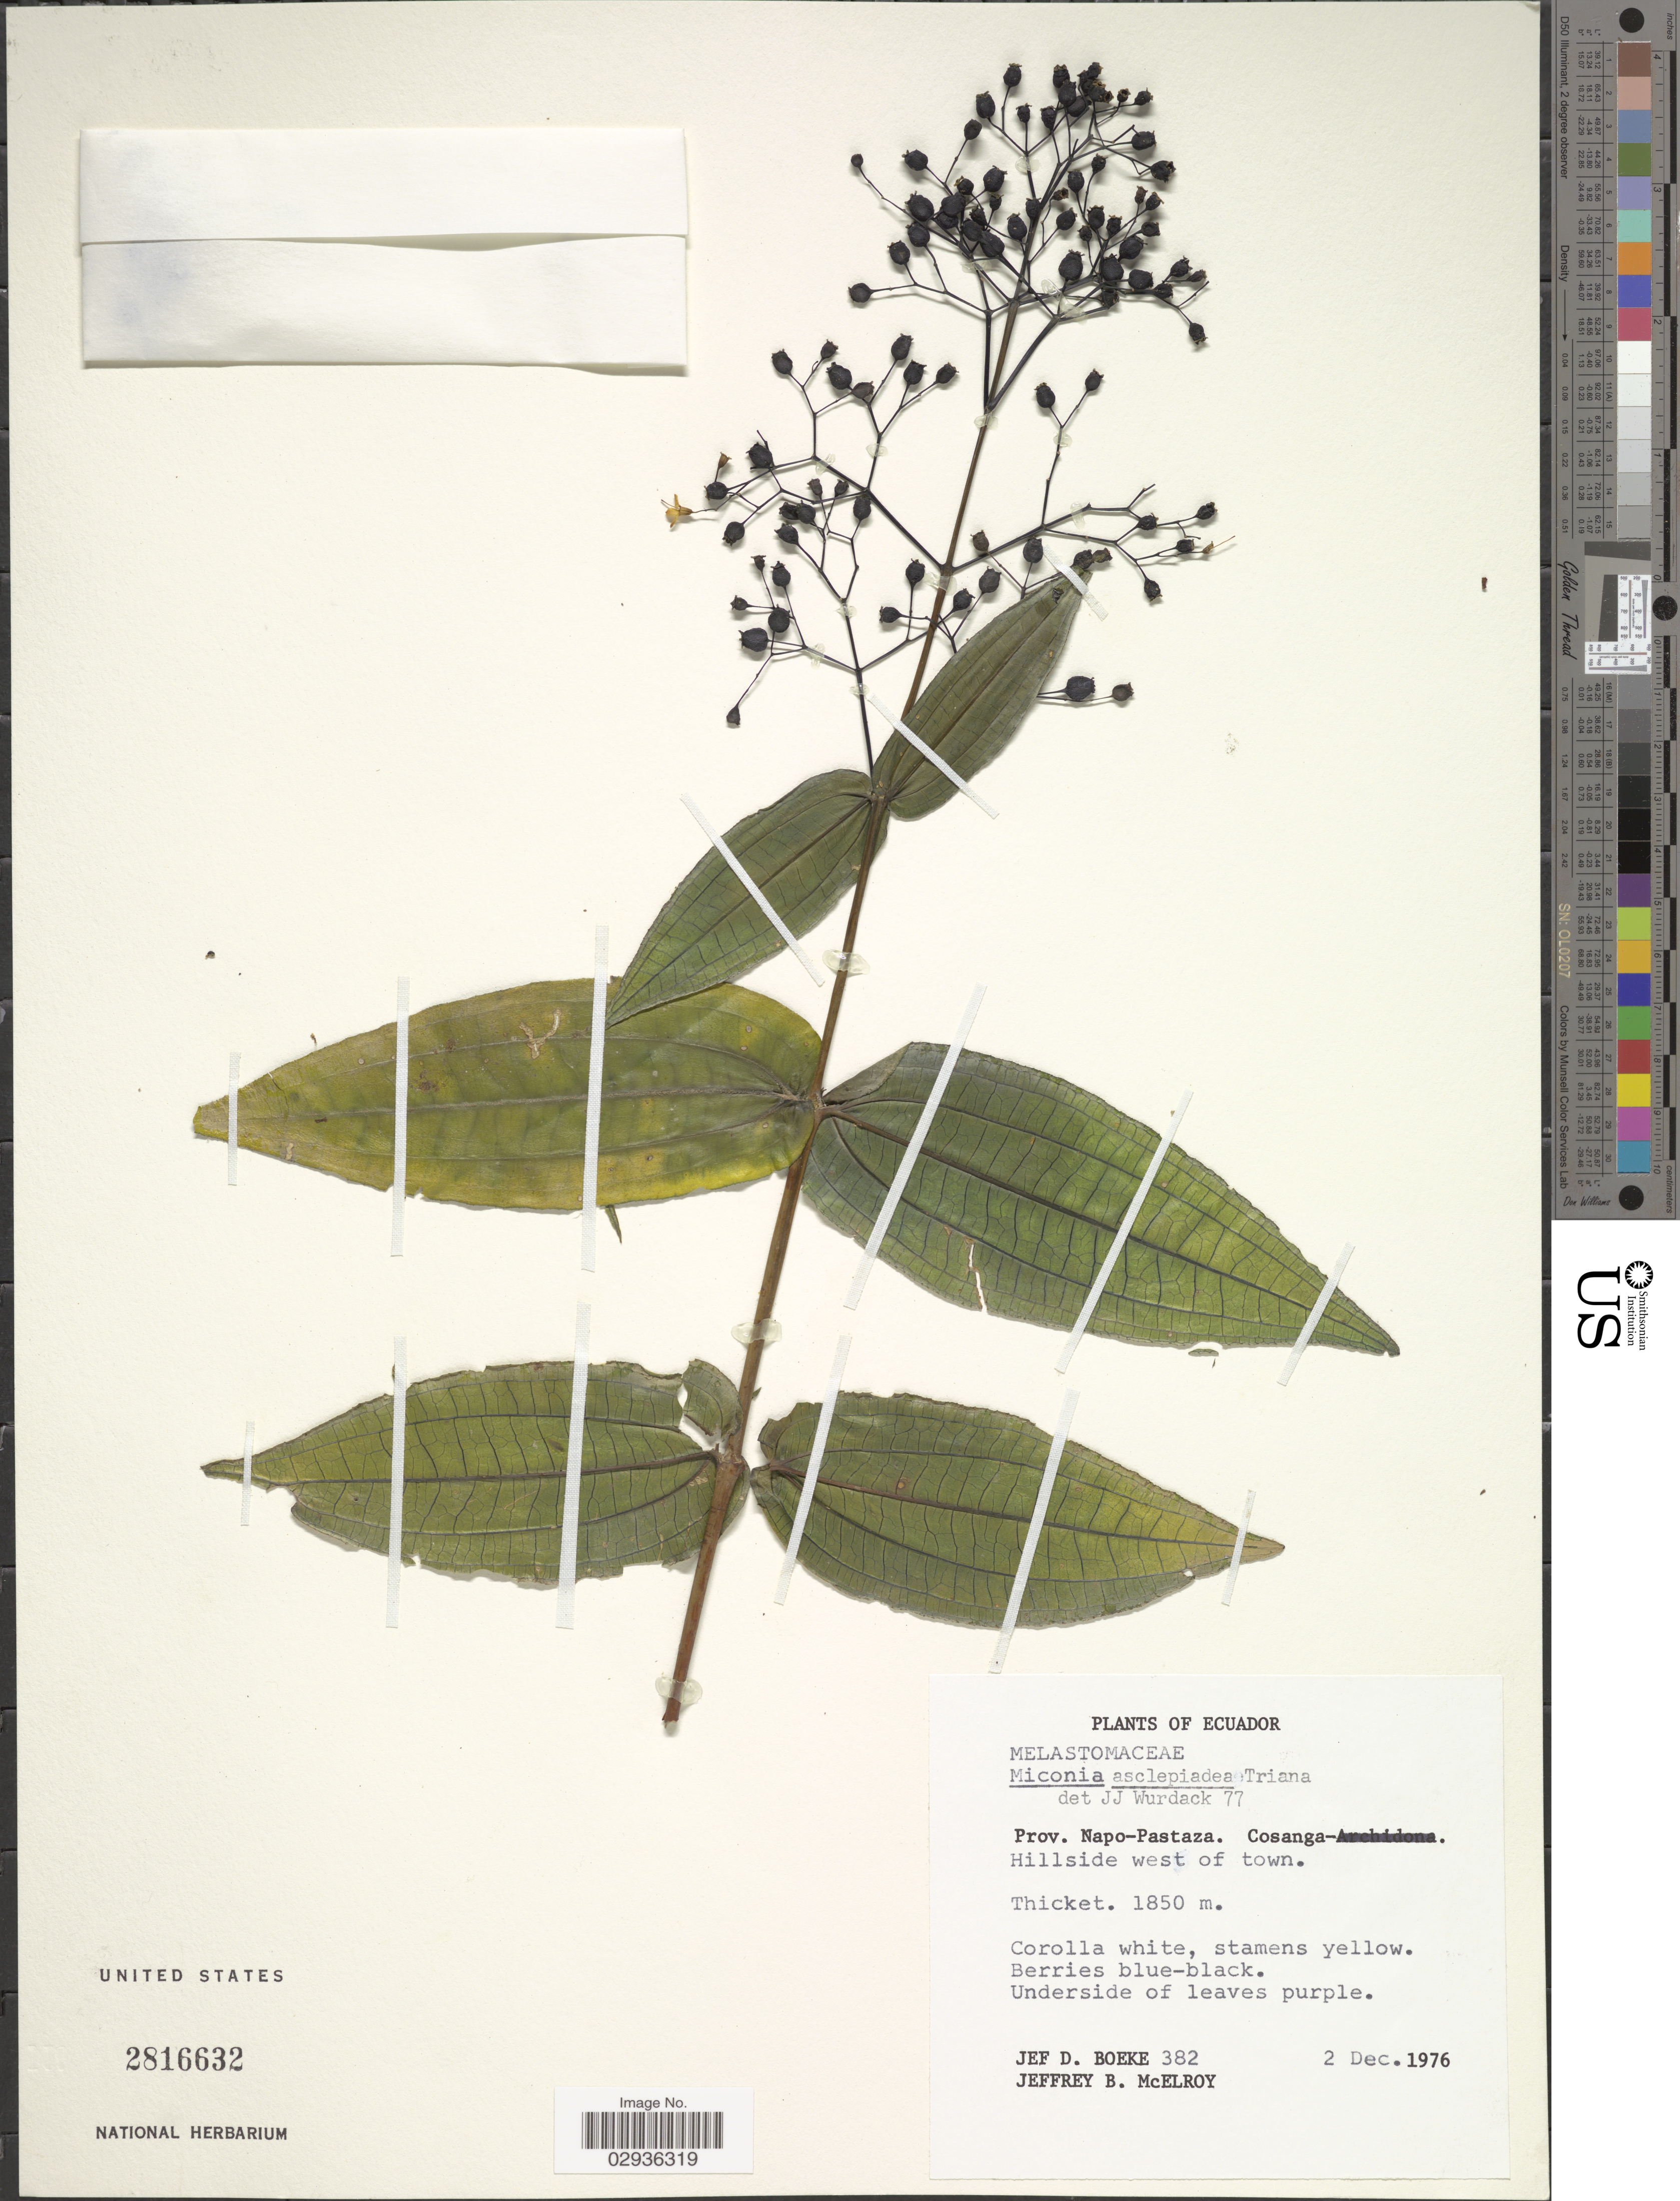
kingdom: Plantae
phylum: Tracheophyta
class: Magnoliopsida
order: Myrtales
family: Melastomataceae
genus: Miconia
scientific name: Miconia asclepiadea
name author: Triana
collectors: J. Boeke & J. B. McElroy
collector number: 382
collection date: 1976-12-02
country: Ecuador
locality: Prov. Napo-Pastaza. Cosanga. Hillside west of town.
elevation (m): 1850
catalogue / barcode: US 2816632